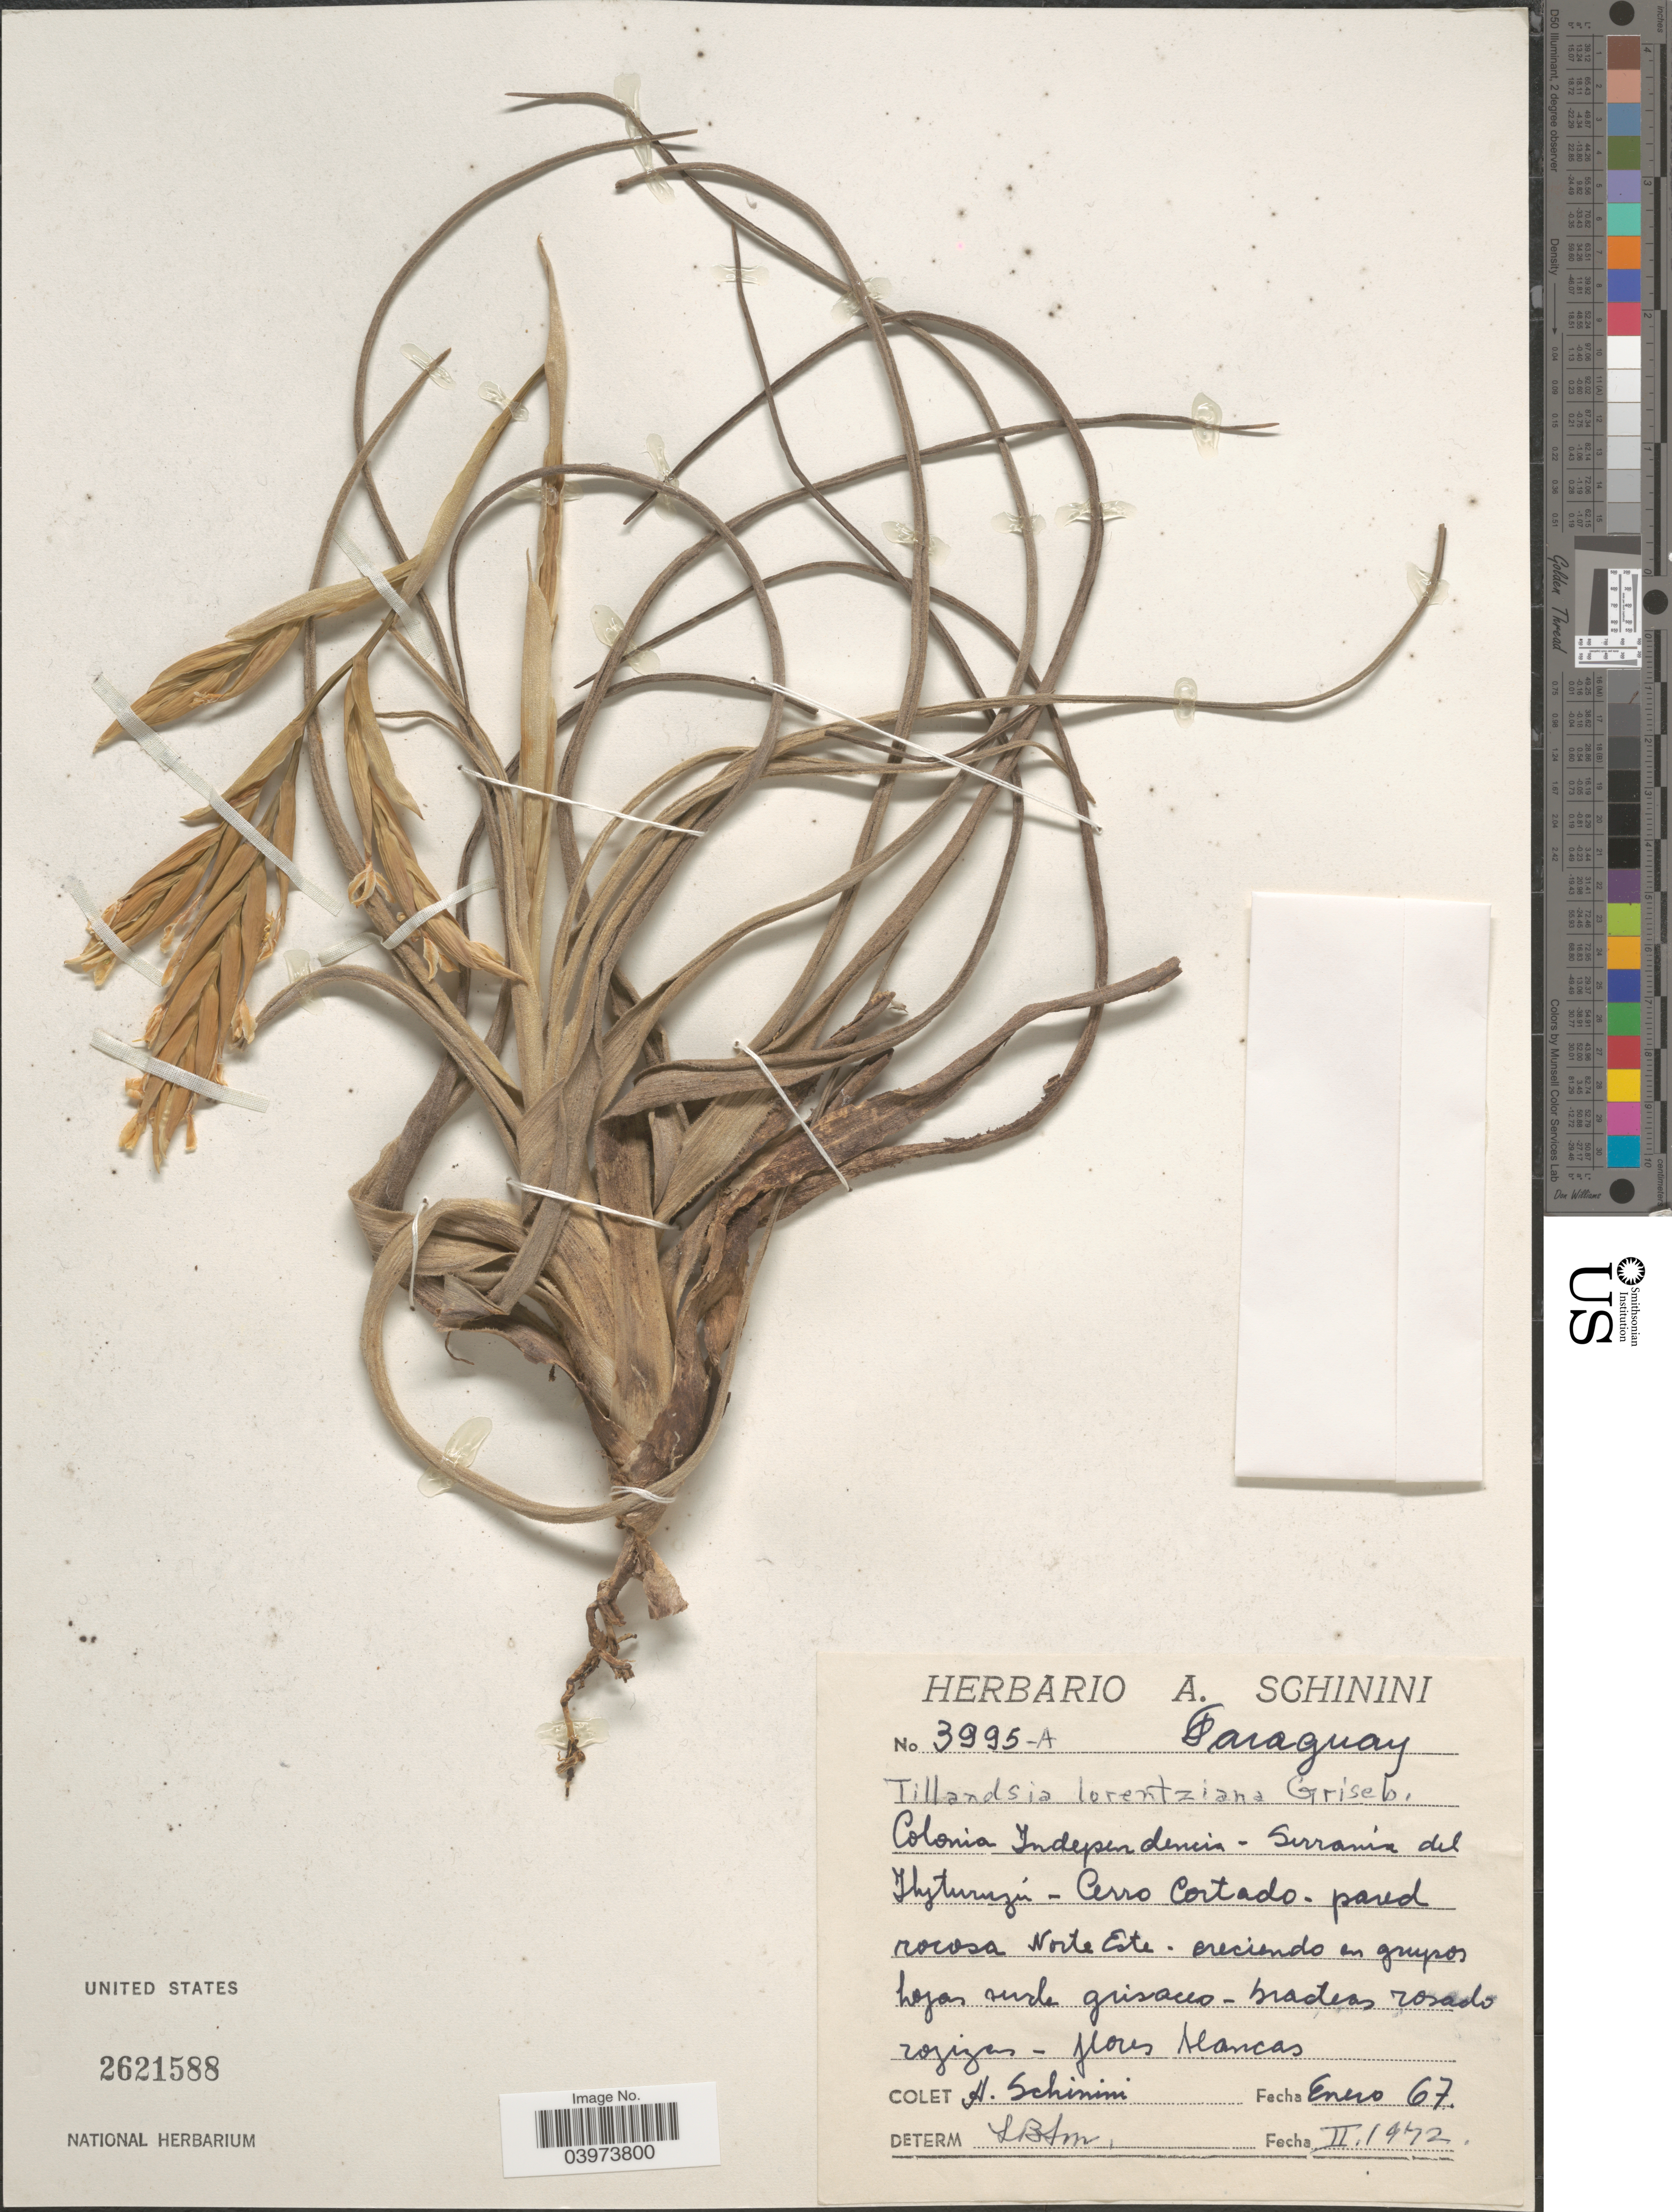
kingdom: Plantae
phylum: Tracheophyta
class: Liliopsida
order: Poales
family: Bromeliaceae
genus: Tillandsia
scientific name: Tillandsia lorentziana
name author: Griseb.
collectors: A. Schinini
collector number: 3995-A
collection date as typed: Transcribed d/m/y: /1/67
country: Paraguay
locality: Colonia Independencia - Serranía del Ybyturuzu - Cerro Cortado pared rocosa Norte Este.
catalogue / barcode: US 2621588